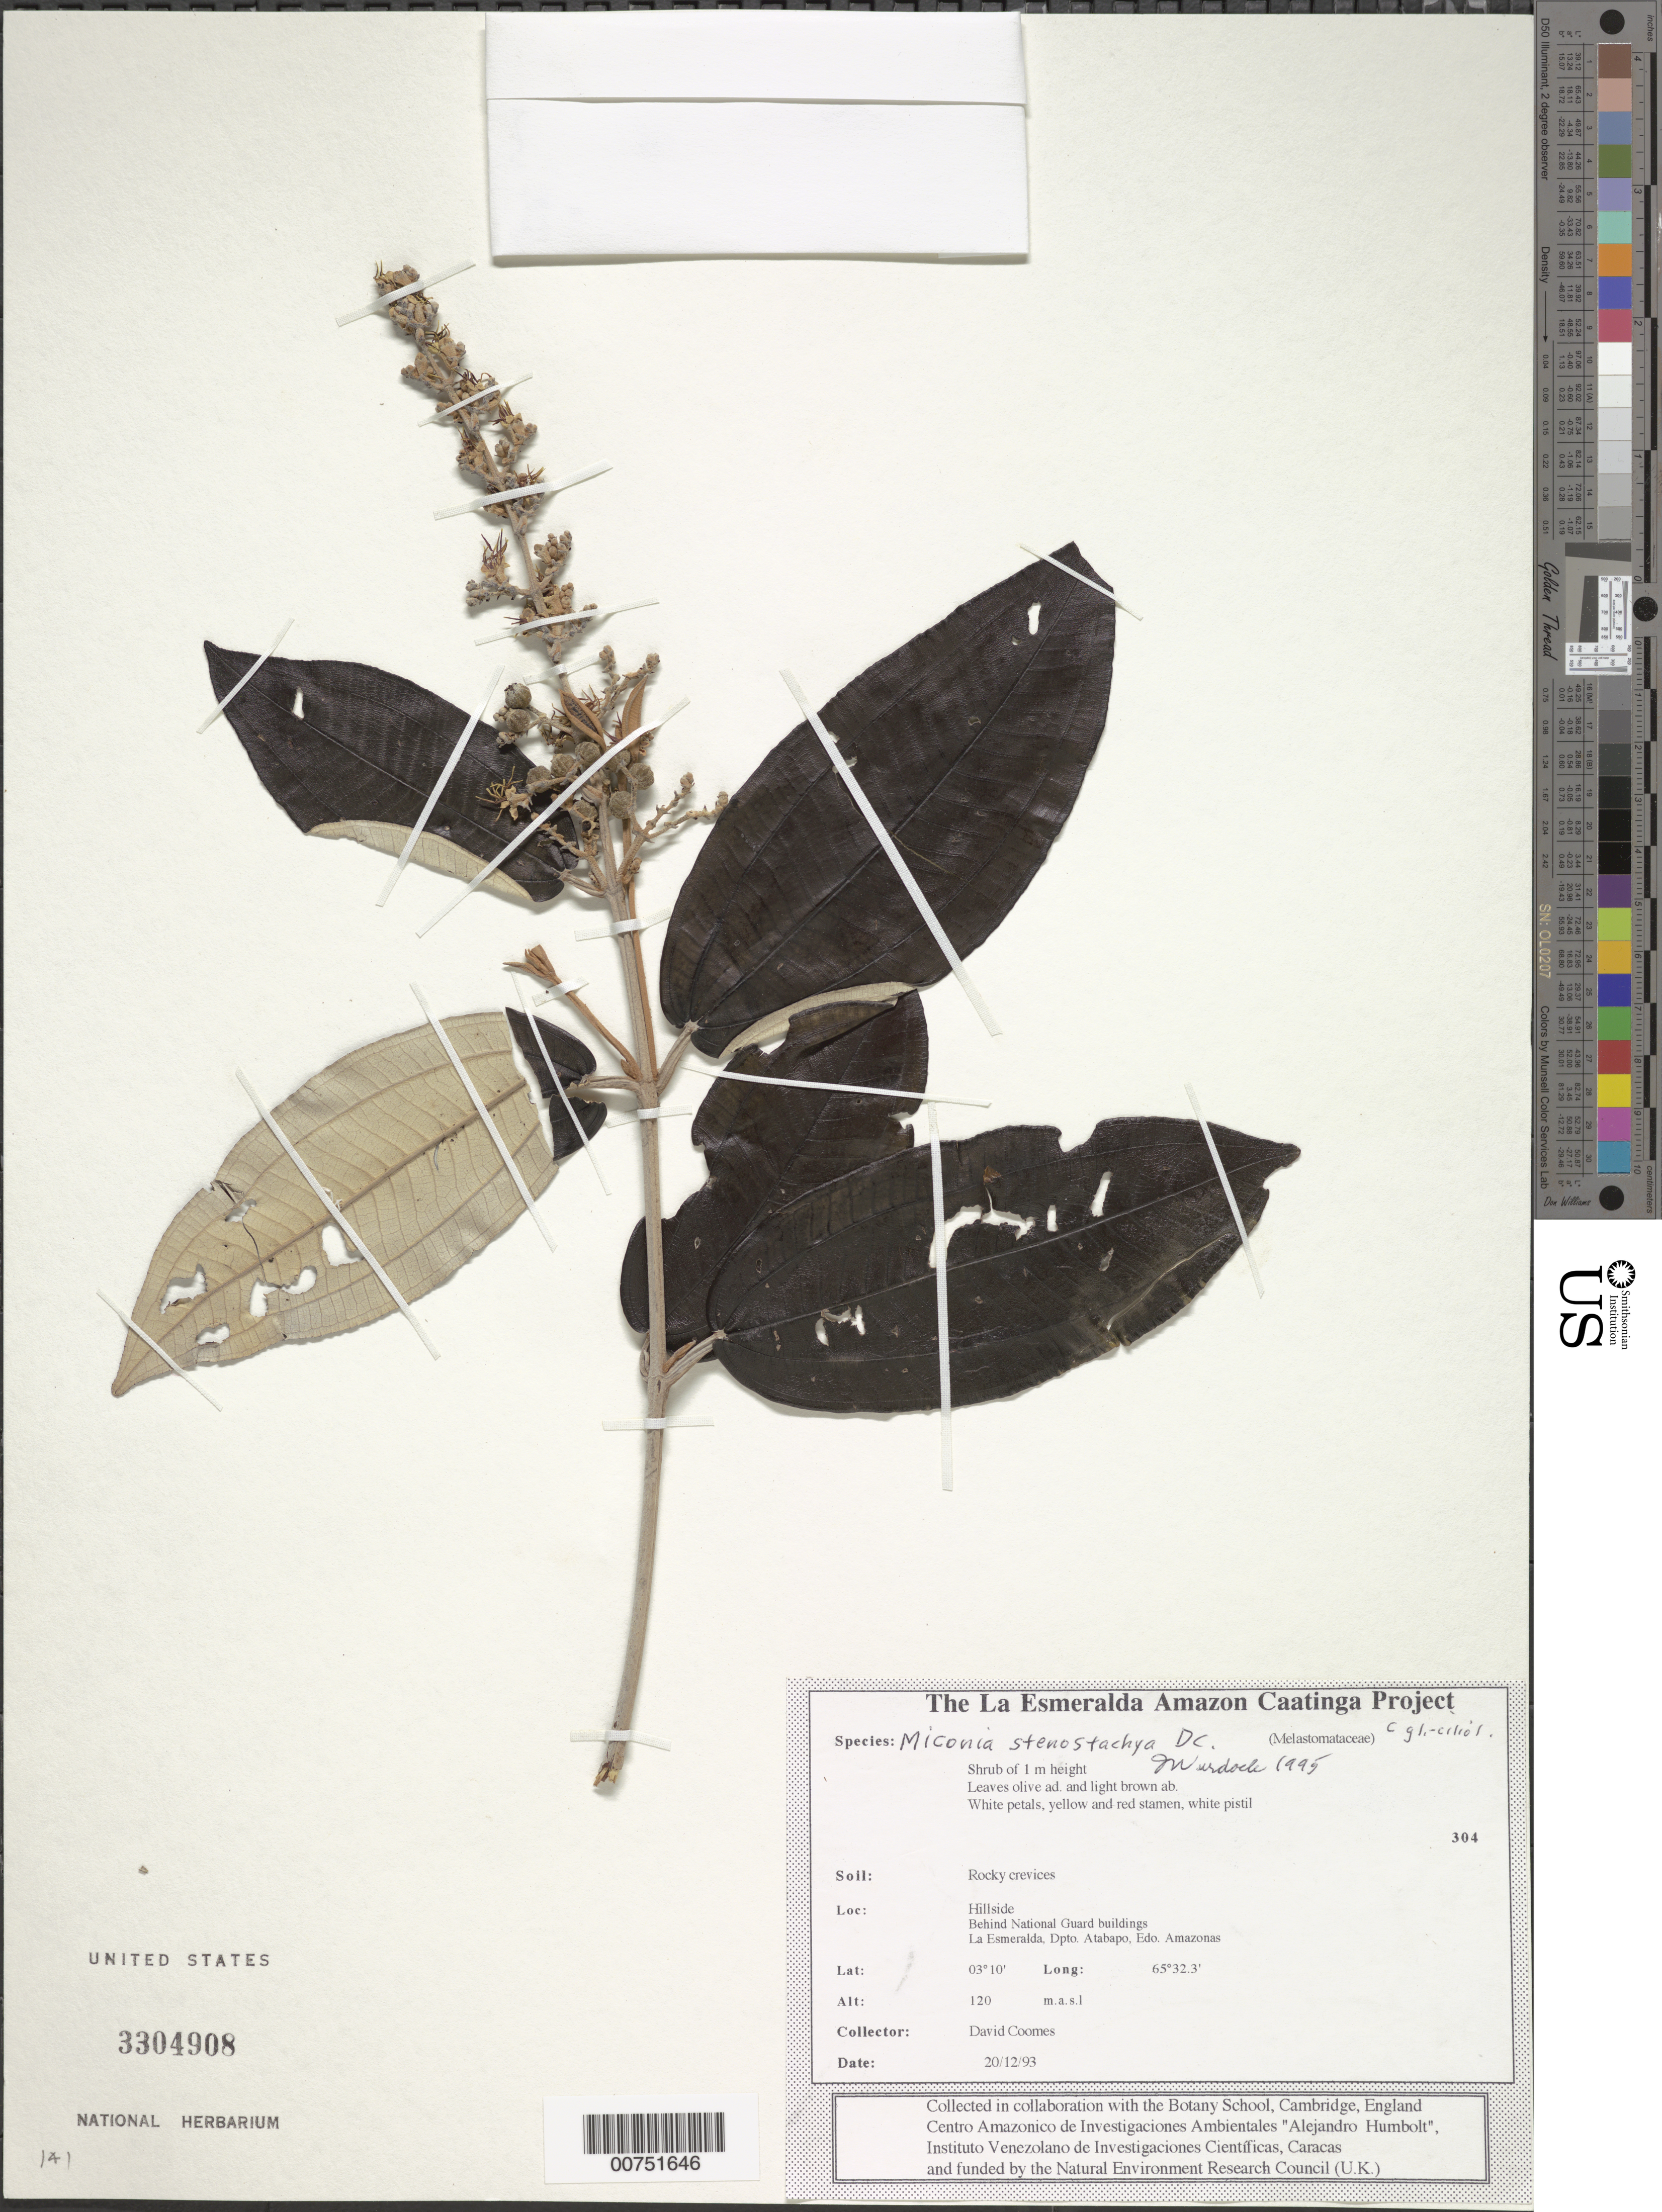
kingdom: Plantae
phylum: Tracheophyta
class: Magnoliopsida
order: Myrtales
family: Melastomataceae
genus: Miconia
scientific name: Miconia stenostachya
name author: DC.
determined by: Wurdack, John J., (US), US (UNITED STATES)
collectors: D. Coomes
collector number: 304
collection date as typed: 20-Dec-93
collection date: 1993-12-20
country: Venezuela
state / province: Amazonas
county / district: Atabapo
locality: La Esmeralda, behind National Guard buildings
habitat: Hillside, rocky crevices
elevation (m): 120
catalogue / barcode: US 3304908